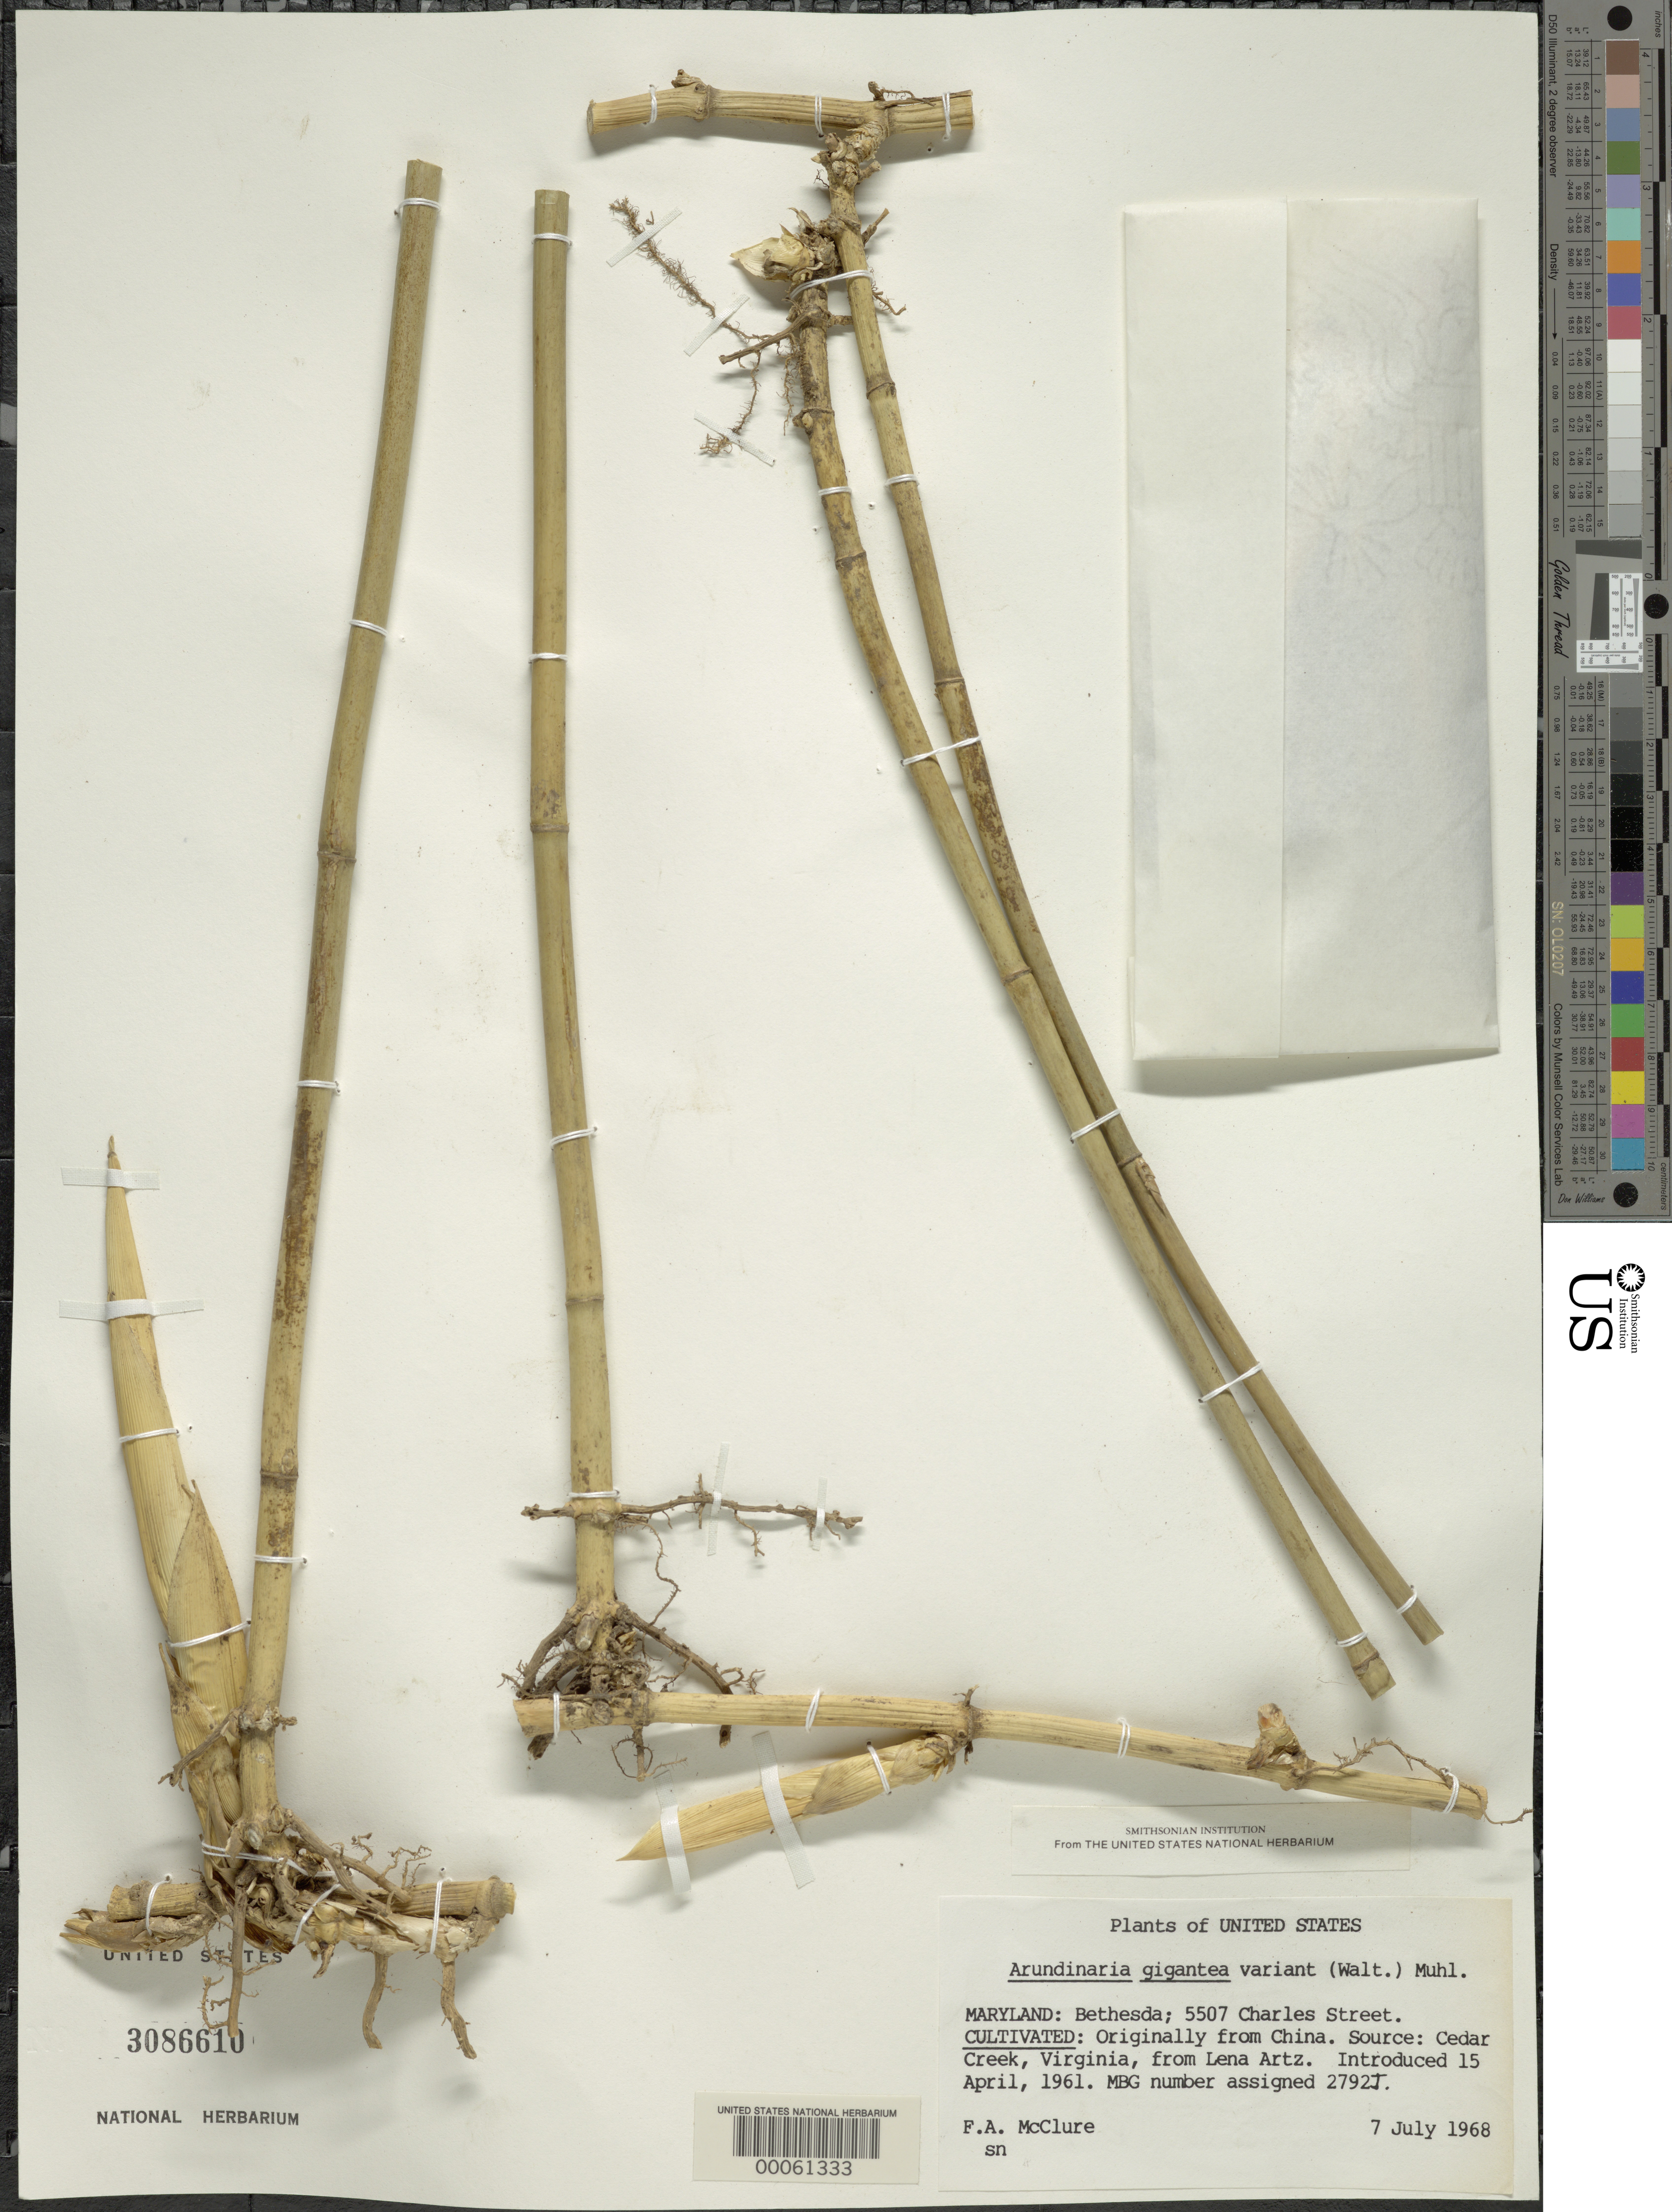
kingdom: Plantae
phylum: Tracheophyta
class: Liliopsida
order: Poales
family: Poaceae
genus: Arundinaria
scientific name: Arundinaria gigantea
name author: (Walter) Muhl.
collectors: F. A. McClure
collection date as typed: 07 Jul 1968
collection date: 1968-07-07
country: United States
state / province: Maryland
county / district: Montgomery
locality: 5507 Charles Street, Bethesda (McClure's garden)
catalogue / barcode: US 3086610